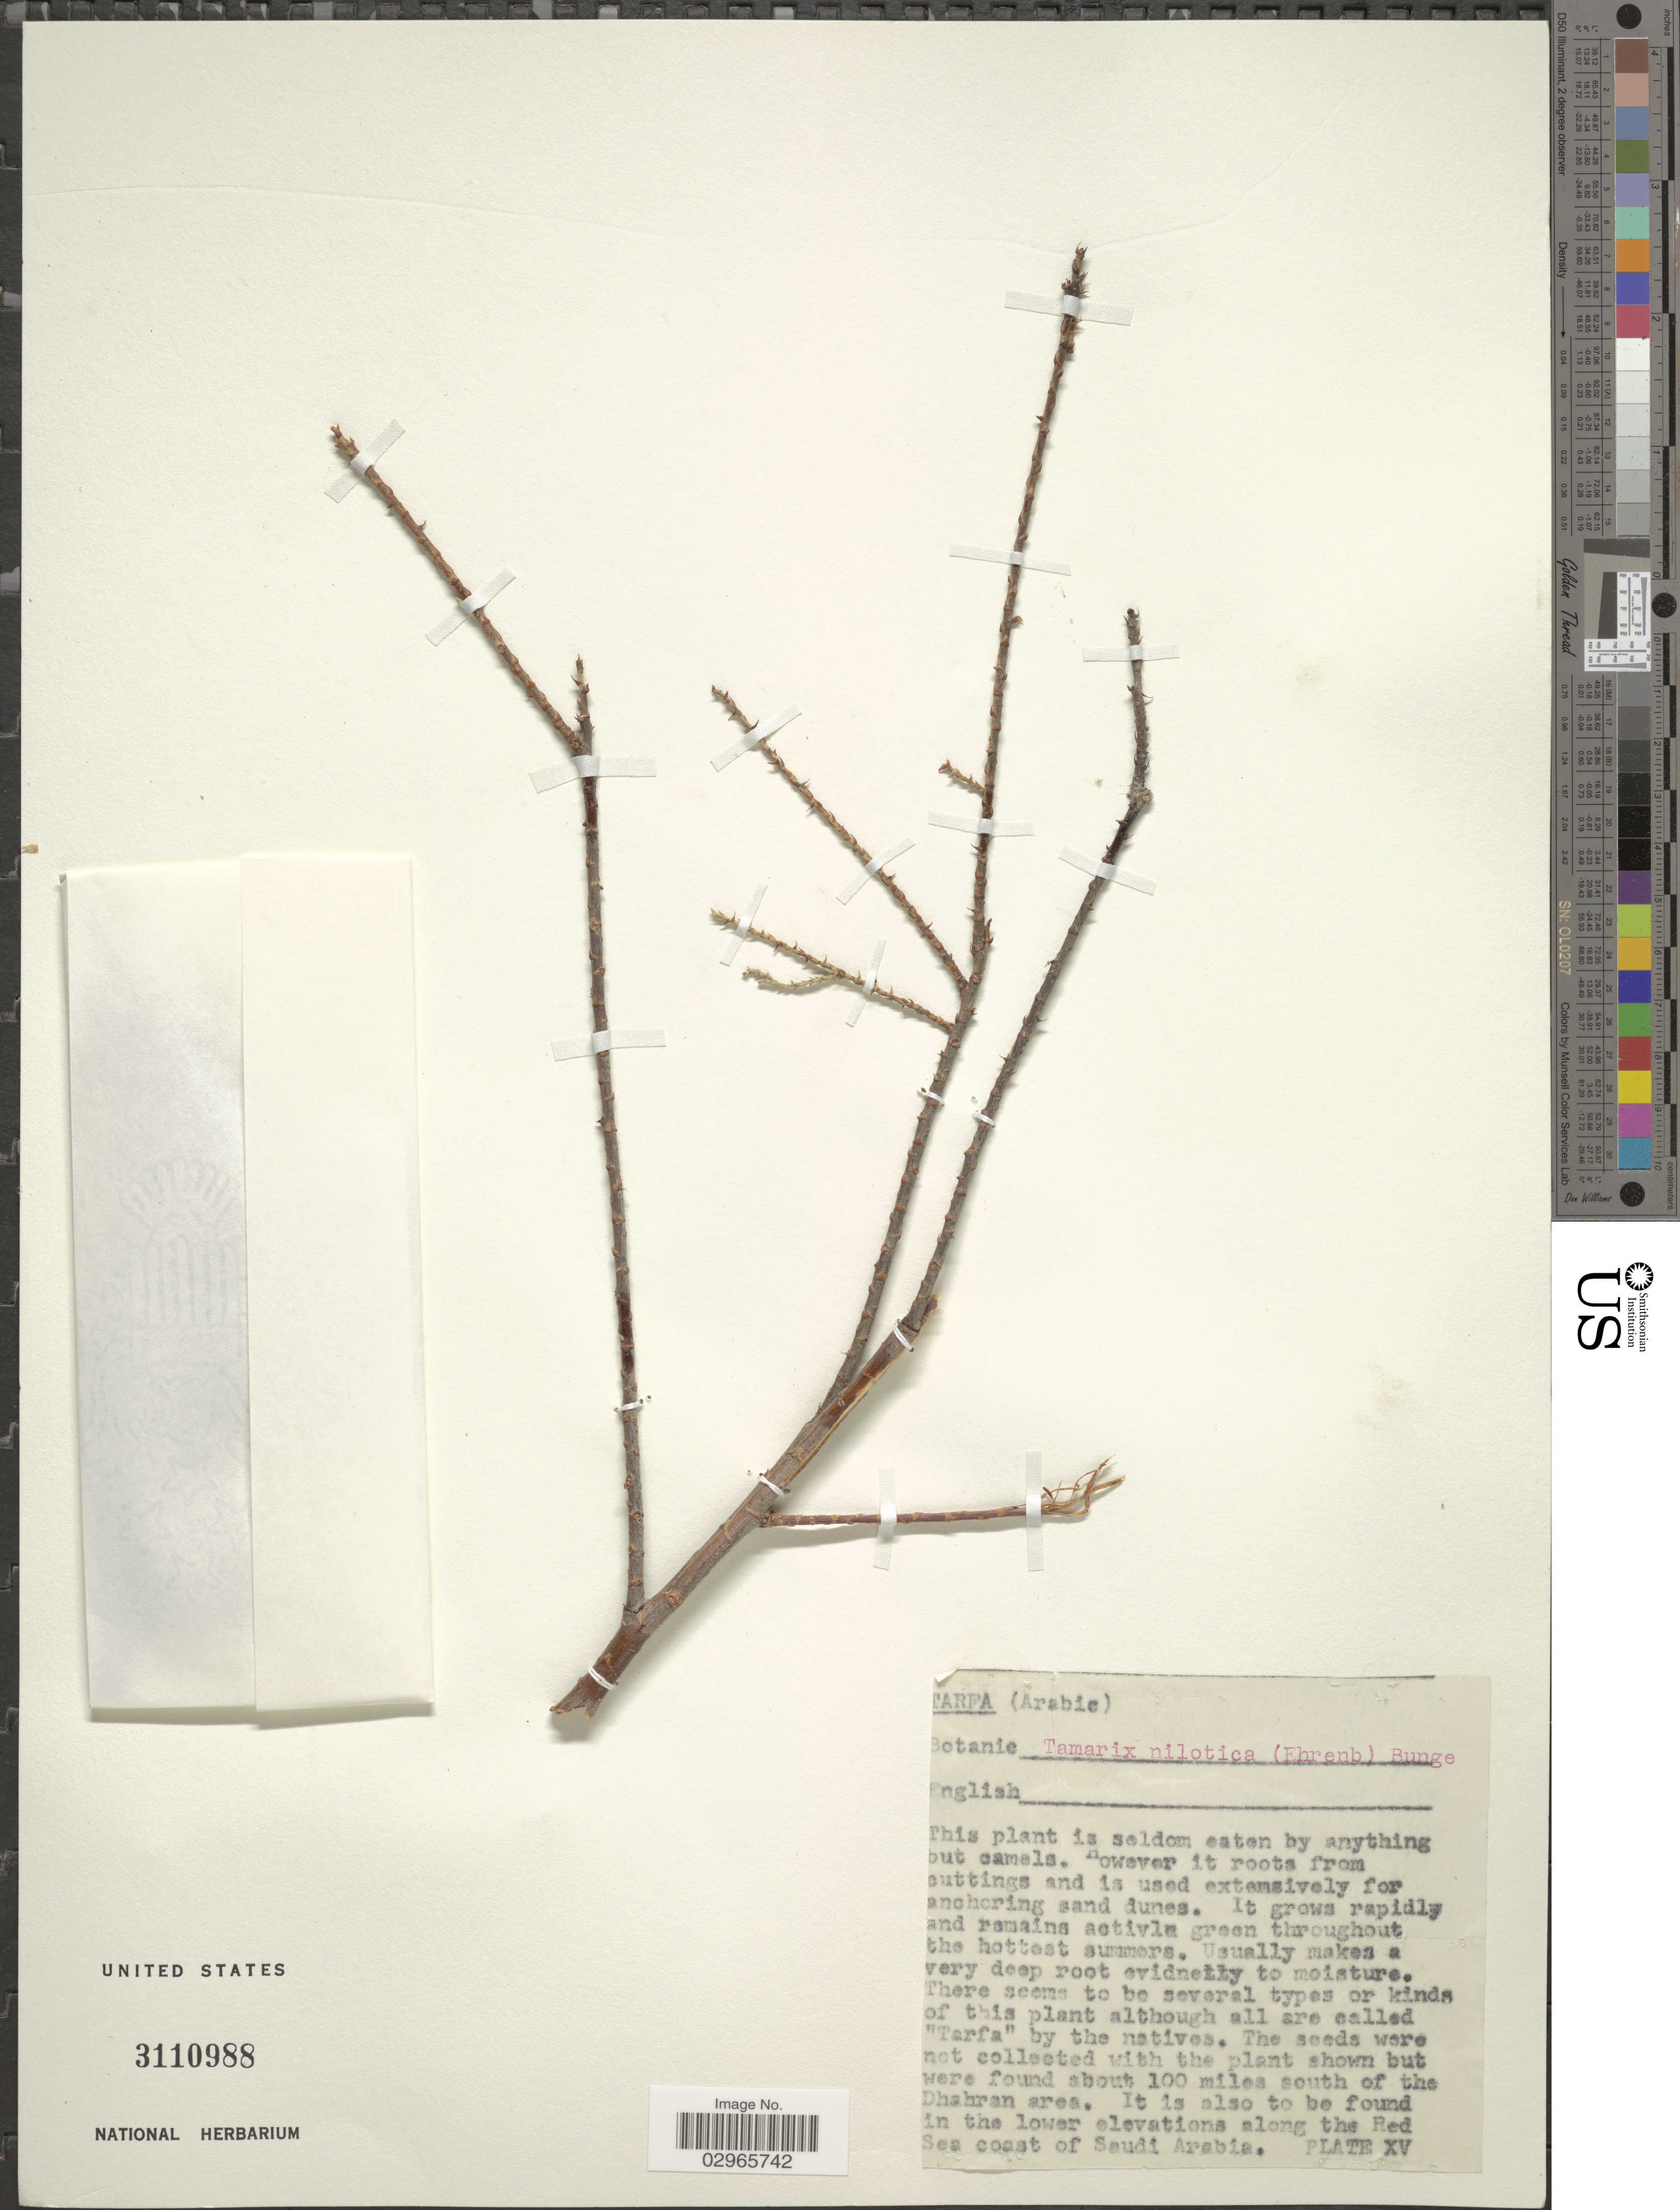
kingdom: Plantae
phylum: Tracheophyta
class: Magnoliopsida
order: Caryophyllales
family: Tamaricaceae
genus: Tamarix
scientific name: Tamarix nilotica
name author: (Ehrenb.) Bunge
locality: Tarfa (Arabie).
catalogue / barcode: US 3110988